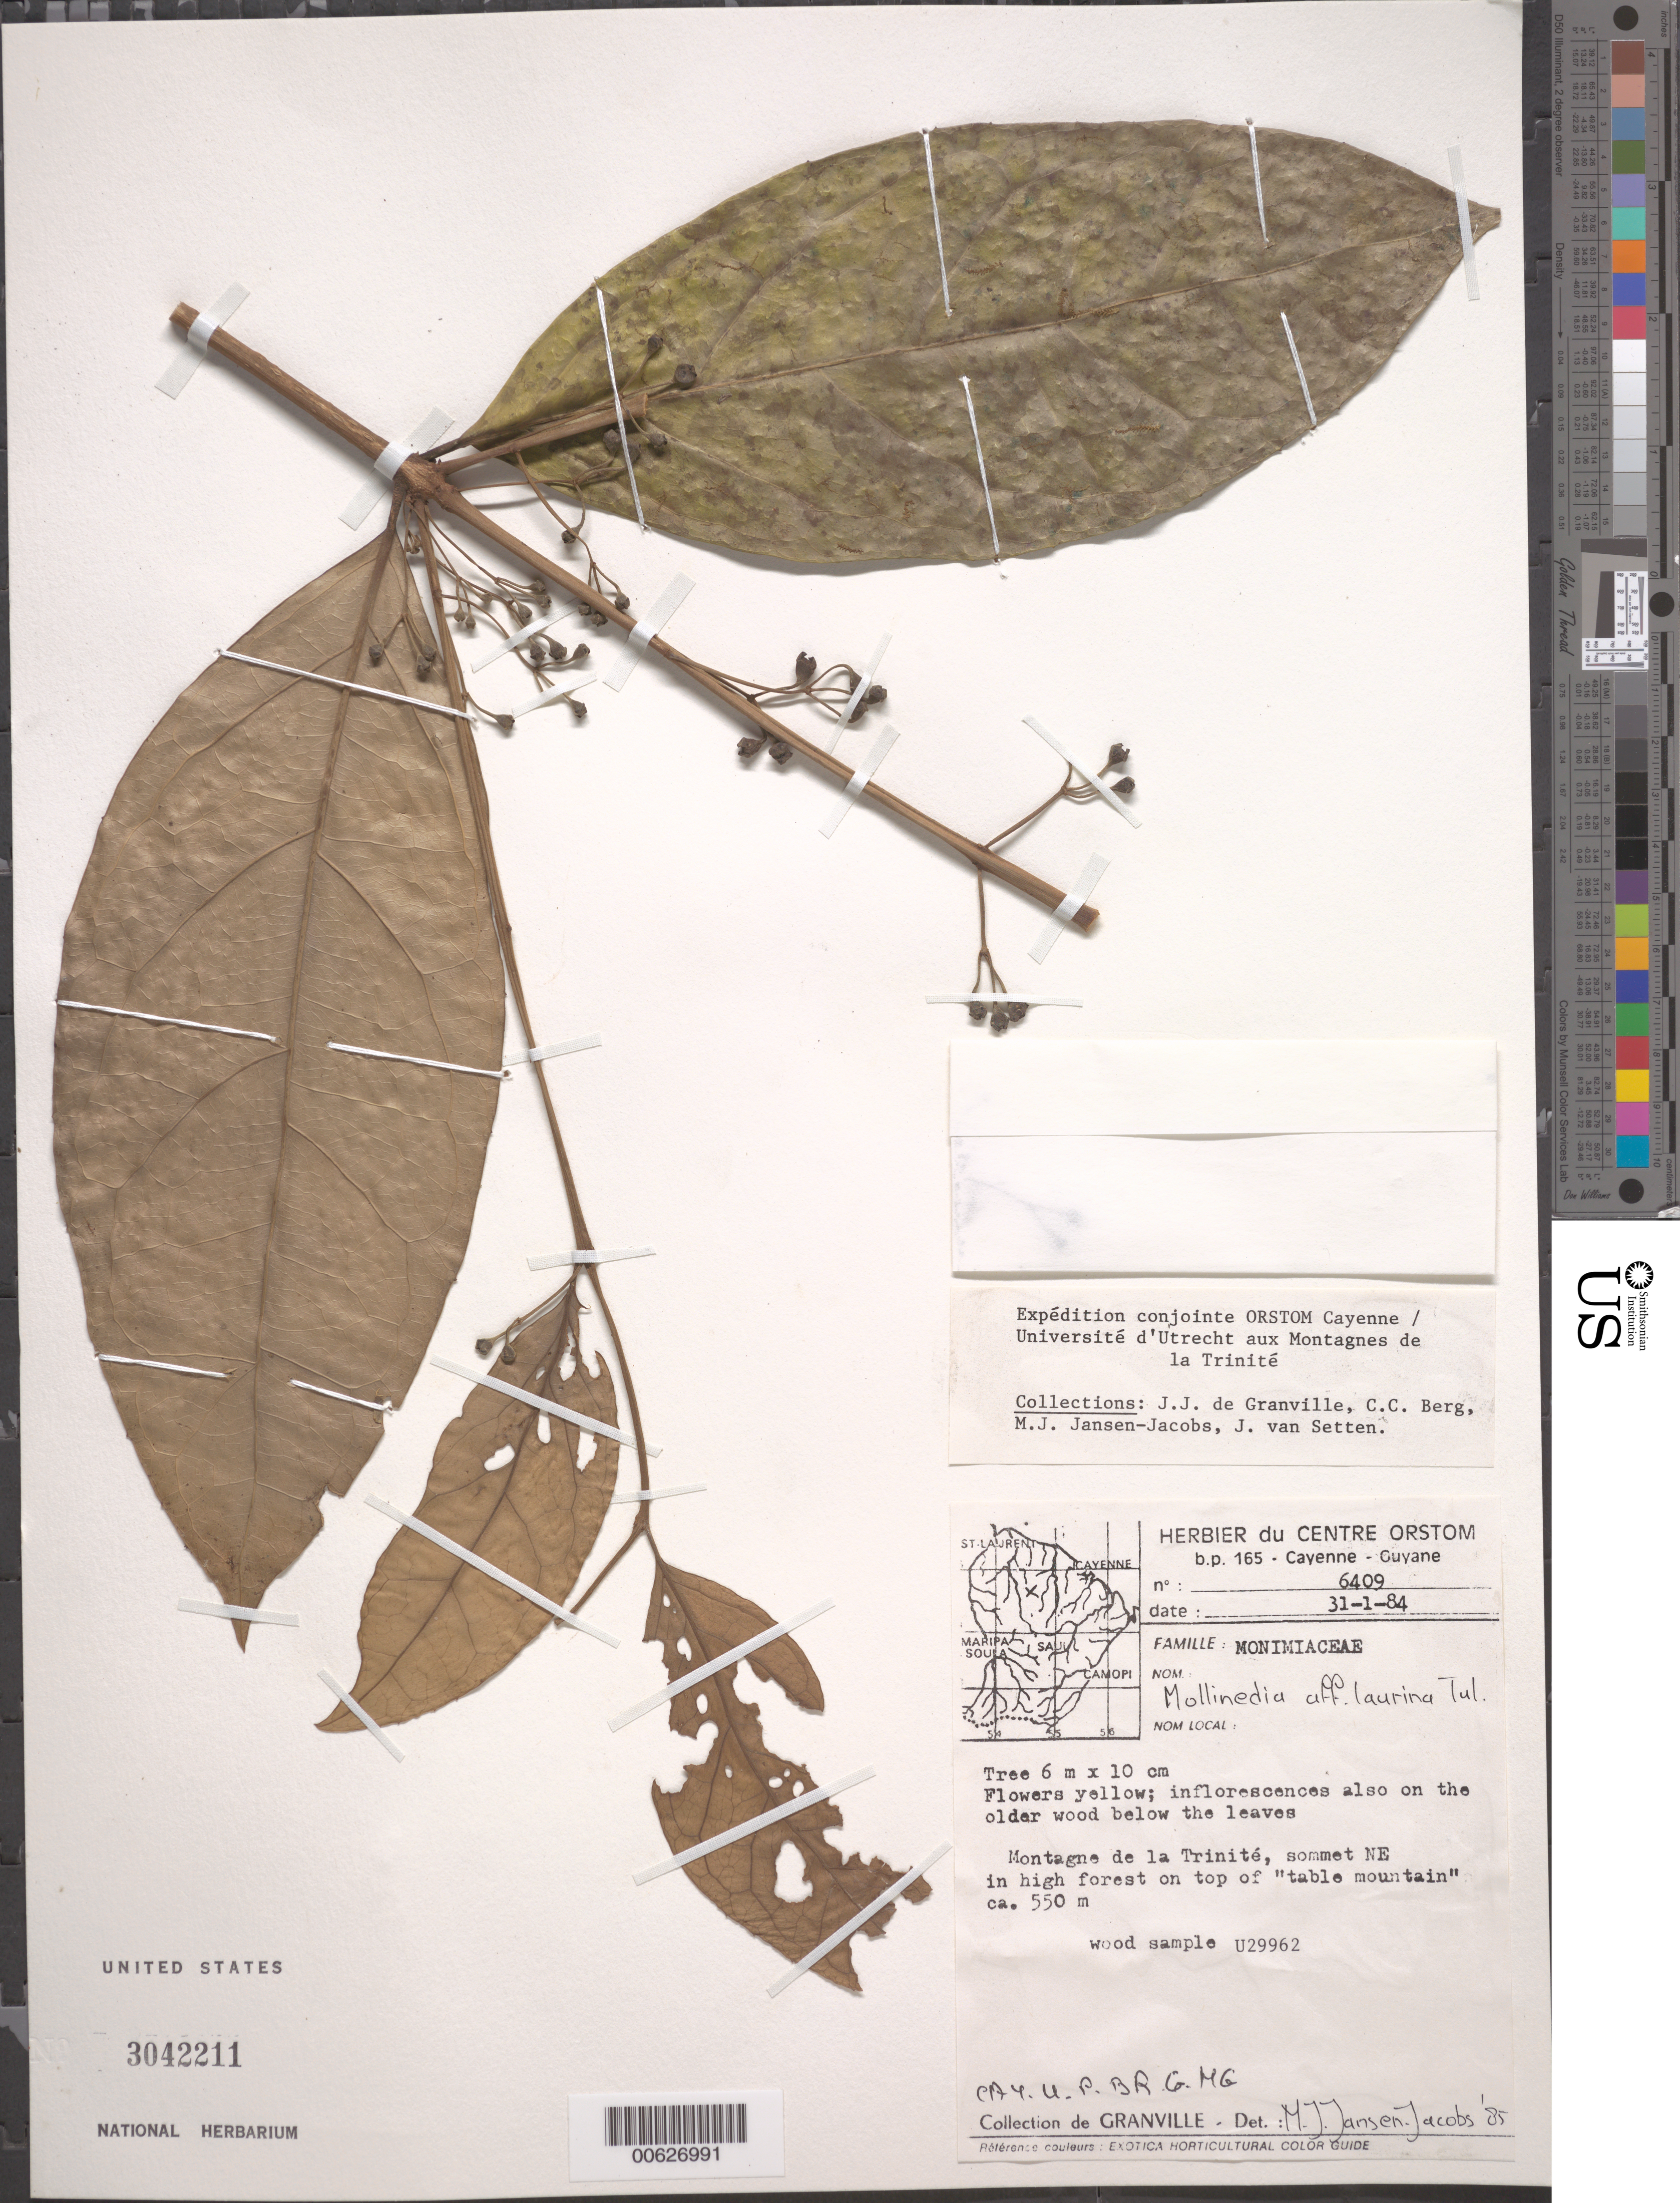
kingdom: Plantae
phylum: Tracheophyta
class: Magnoliopsida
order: Laurales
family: Monimiaceae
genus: Mollinedia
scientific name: Mollinedia laurina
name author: Tul.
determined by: Jansen-Jacobs, M. J., (U), Nationaal Herbarium Nederland, Utrecht University branch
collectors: J.-J. de Granville, C. C. Berg, M. J. Jansen-Jacobs & J. van Setten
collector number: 6409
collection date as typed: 31-Jan-84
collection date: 1984-01-31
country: French Guiana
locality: Montagnes de la Trinité, sommet NE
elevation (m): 550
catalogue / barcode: US 3042211